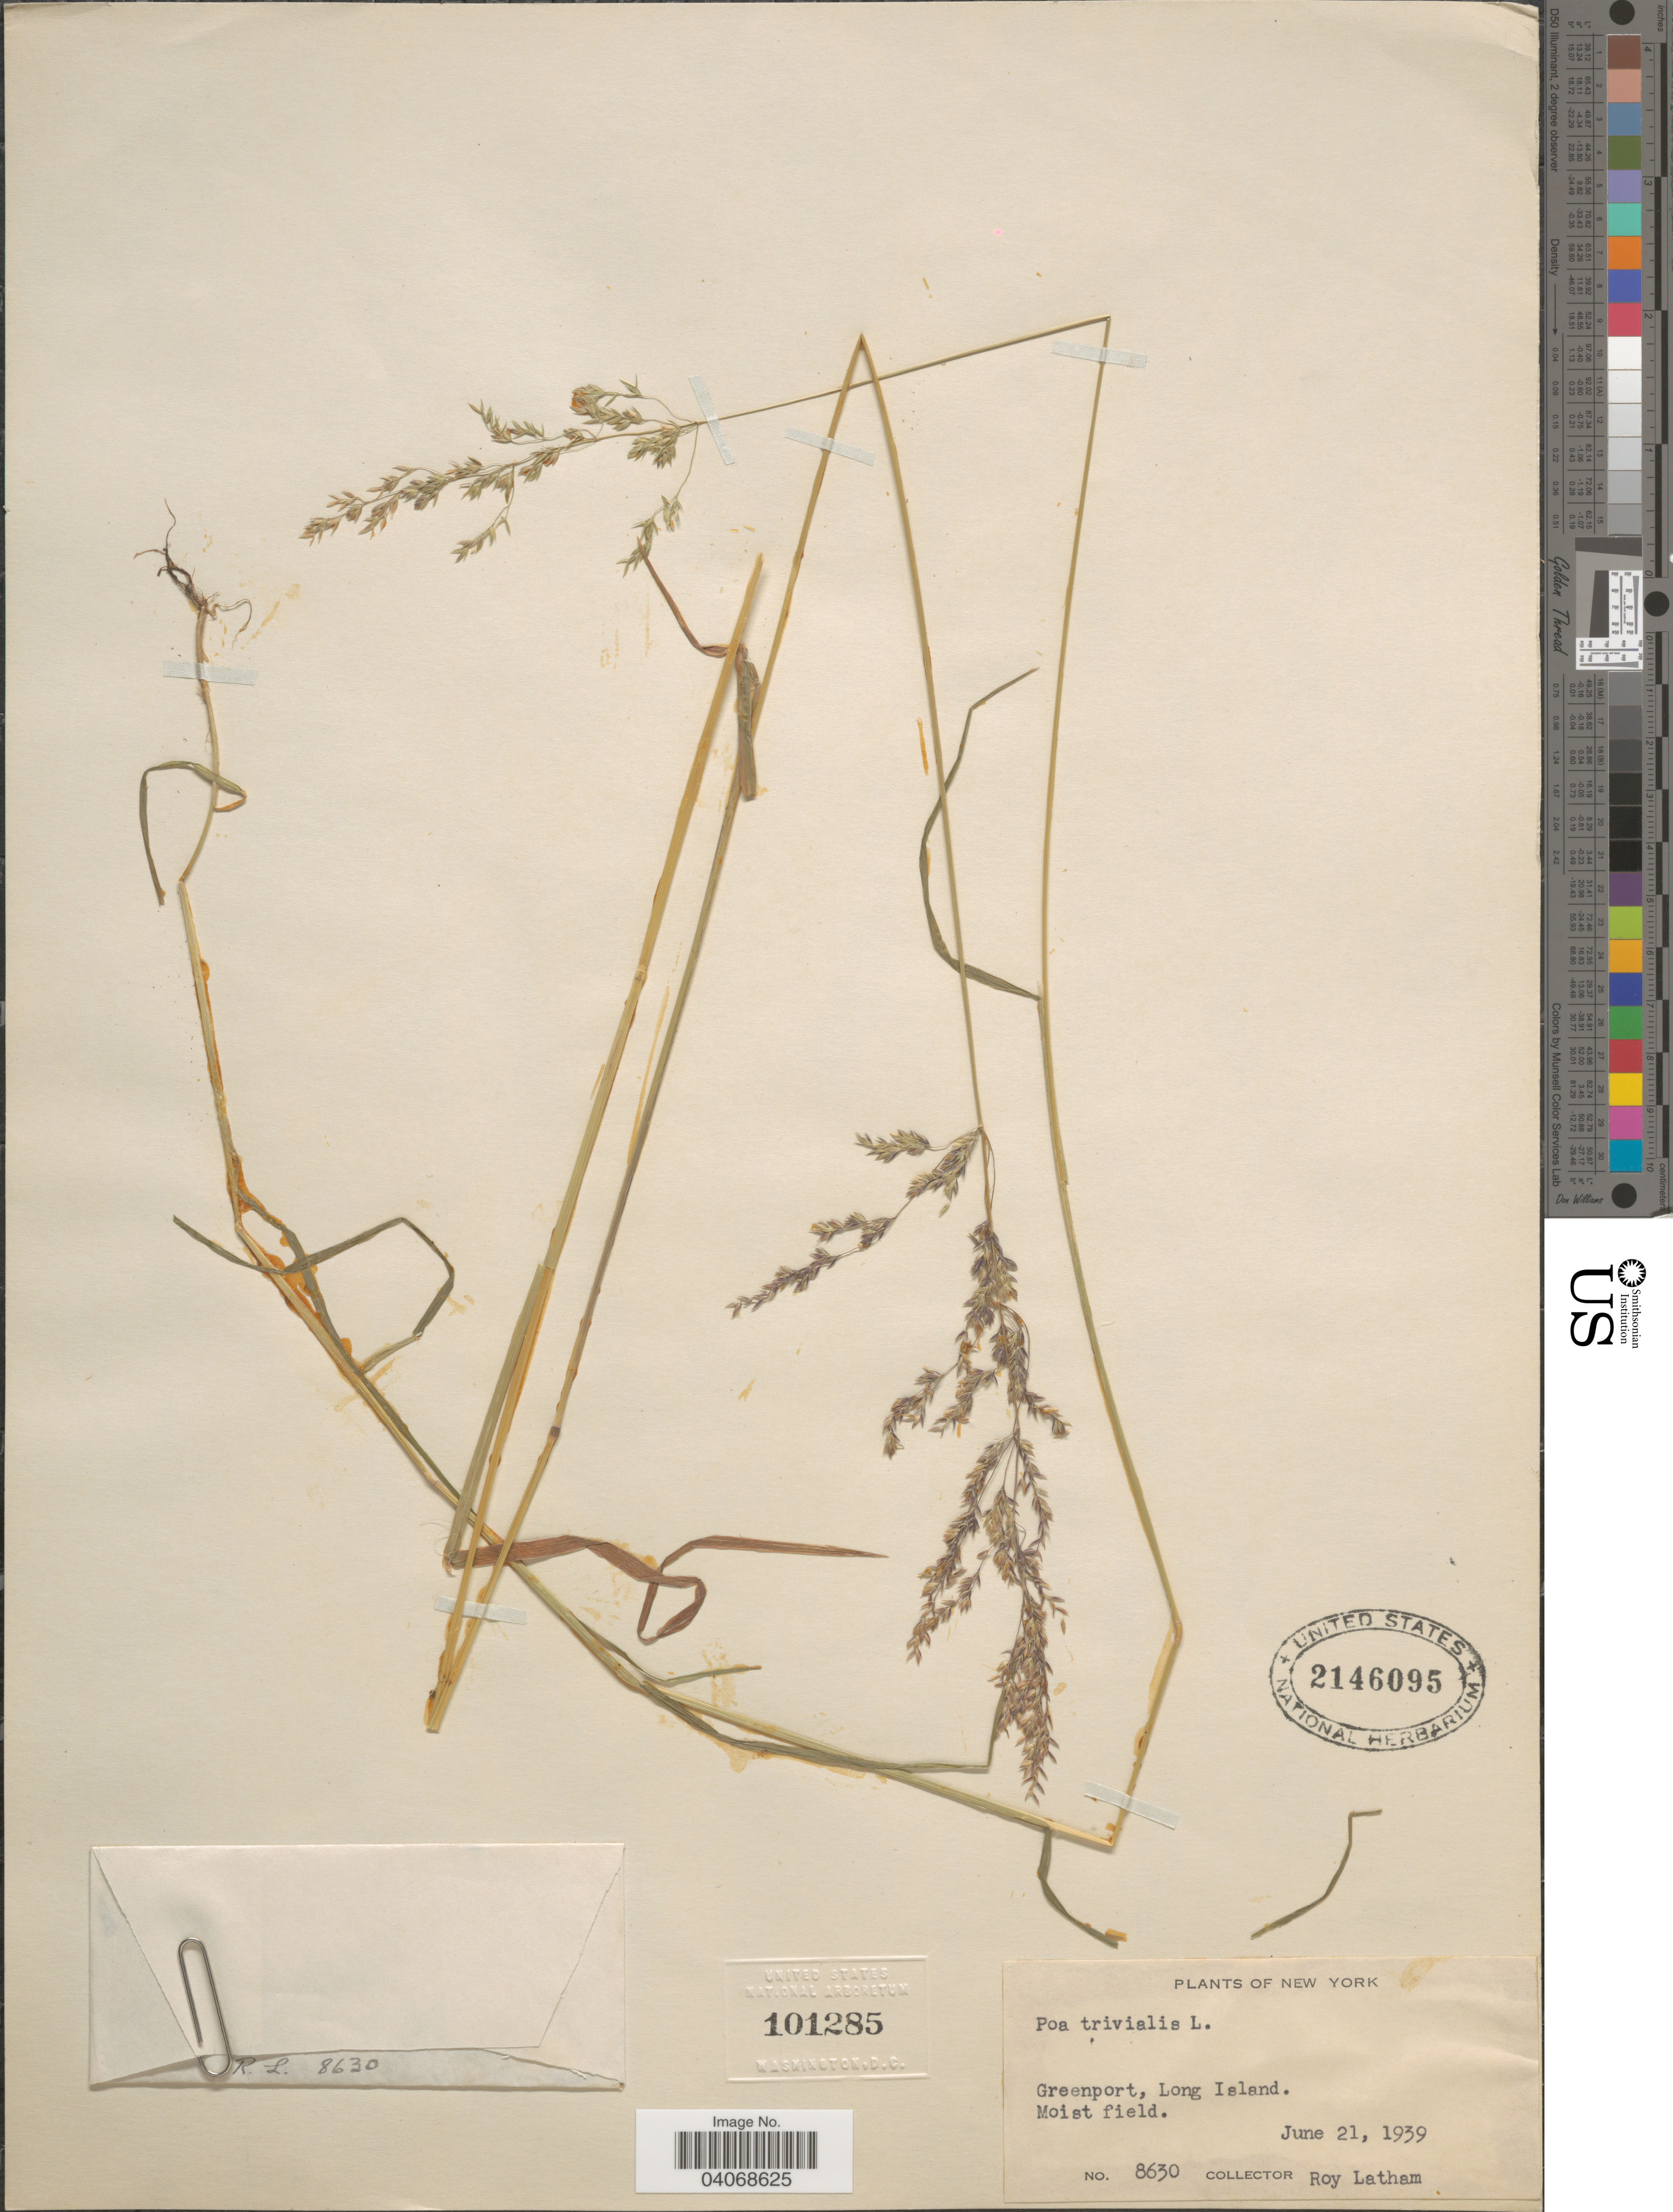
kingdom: Plantae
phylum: Tracheophyta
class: Liliopsida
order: Poales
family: Poaceae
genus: Poa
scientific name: Poa trivialis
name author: L.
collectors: R. Latham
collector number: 8630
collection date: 1939-06-21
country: United States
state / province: New York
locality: Greenport, Long Island. Moist field.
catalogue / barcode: US 2146095